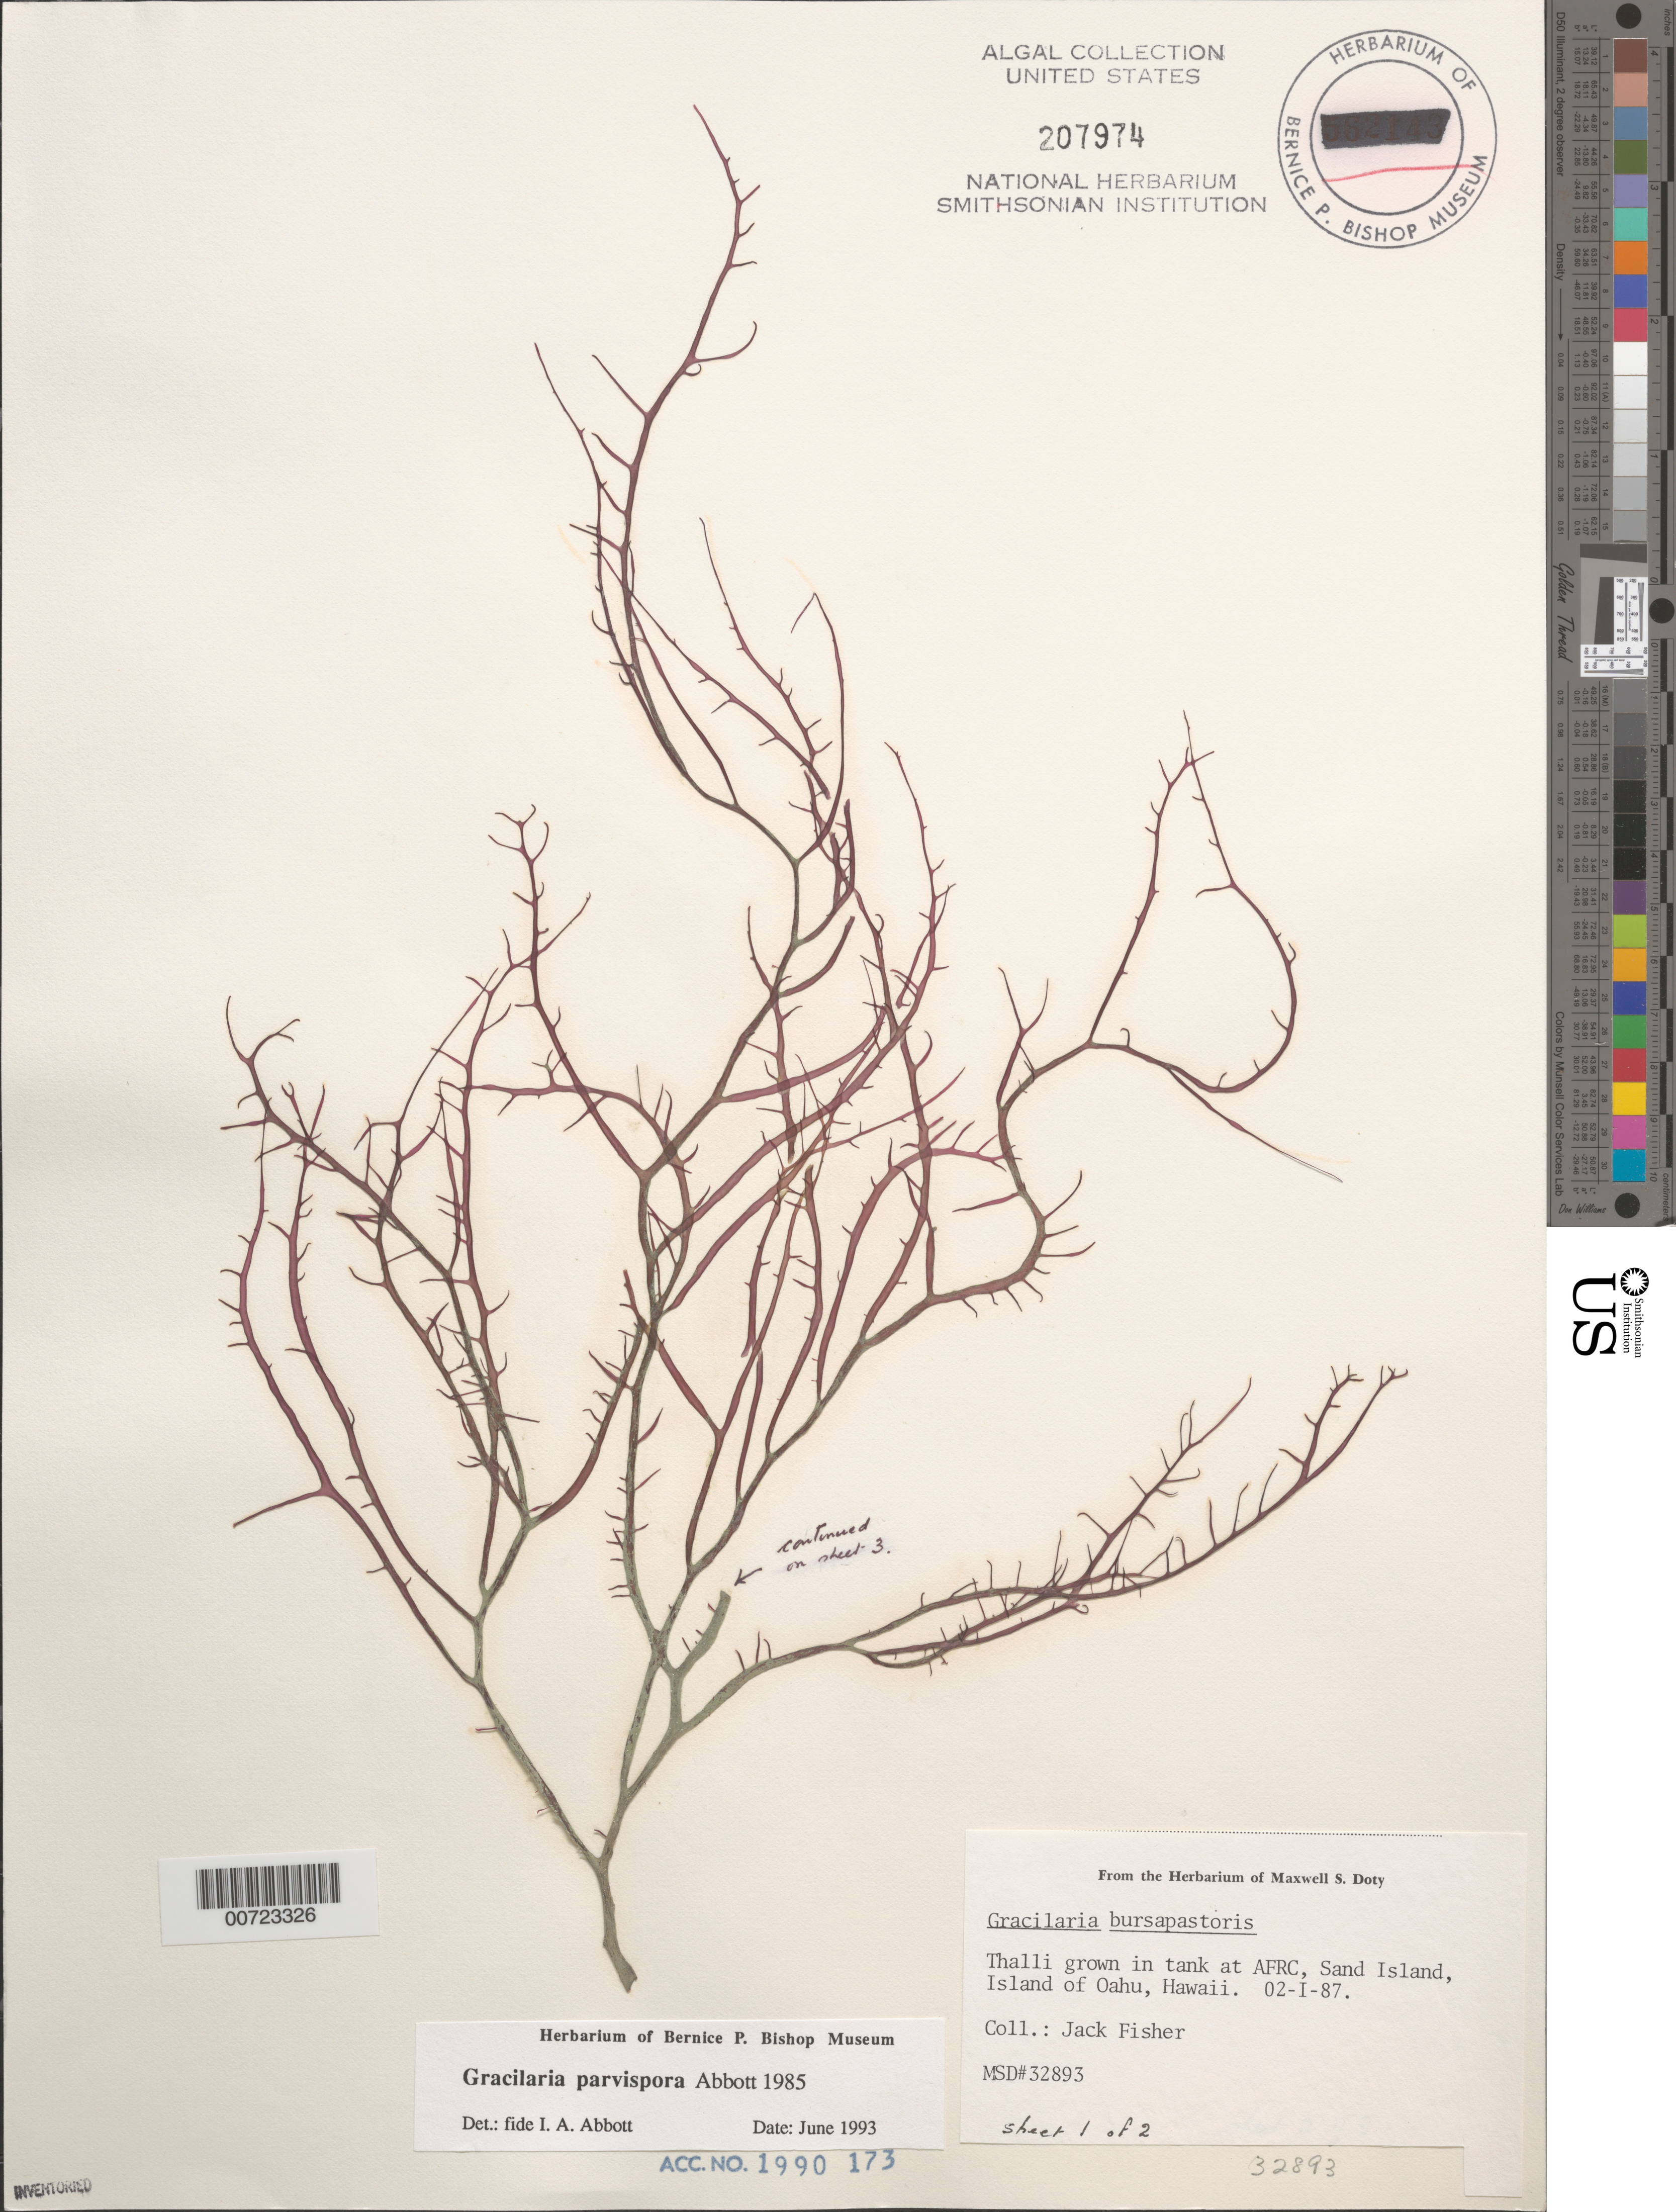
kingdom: Plantae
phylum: Rhodophyta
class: Florideophyceae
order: Gracilariales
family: Gracilariaceae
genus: Gracilaria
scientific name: Gracilaria parvispora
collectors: J. Fisher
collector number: MSD 32893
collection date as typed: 02 Jan 1987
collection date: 1987-01-02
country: United States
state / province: Hawaii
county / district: Honolulu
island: Oahu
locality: Sand Island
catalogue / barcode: US 207974